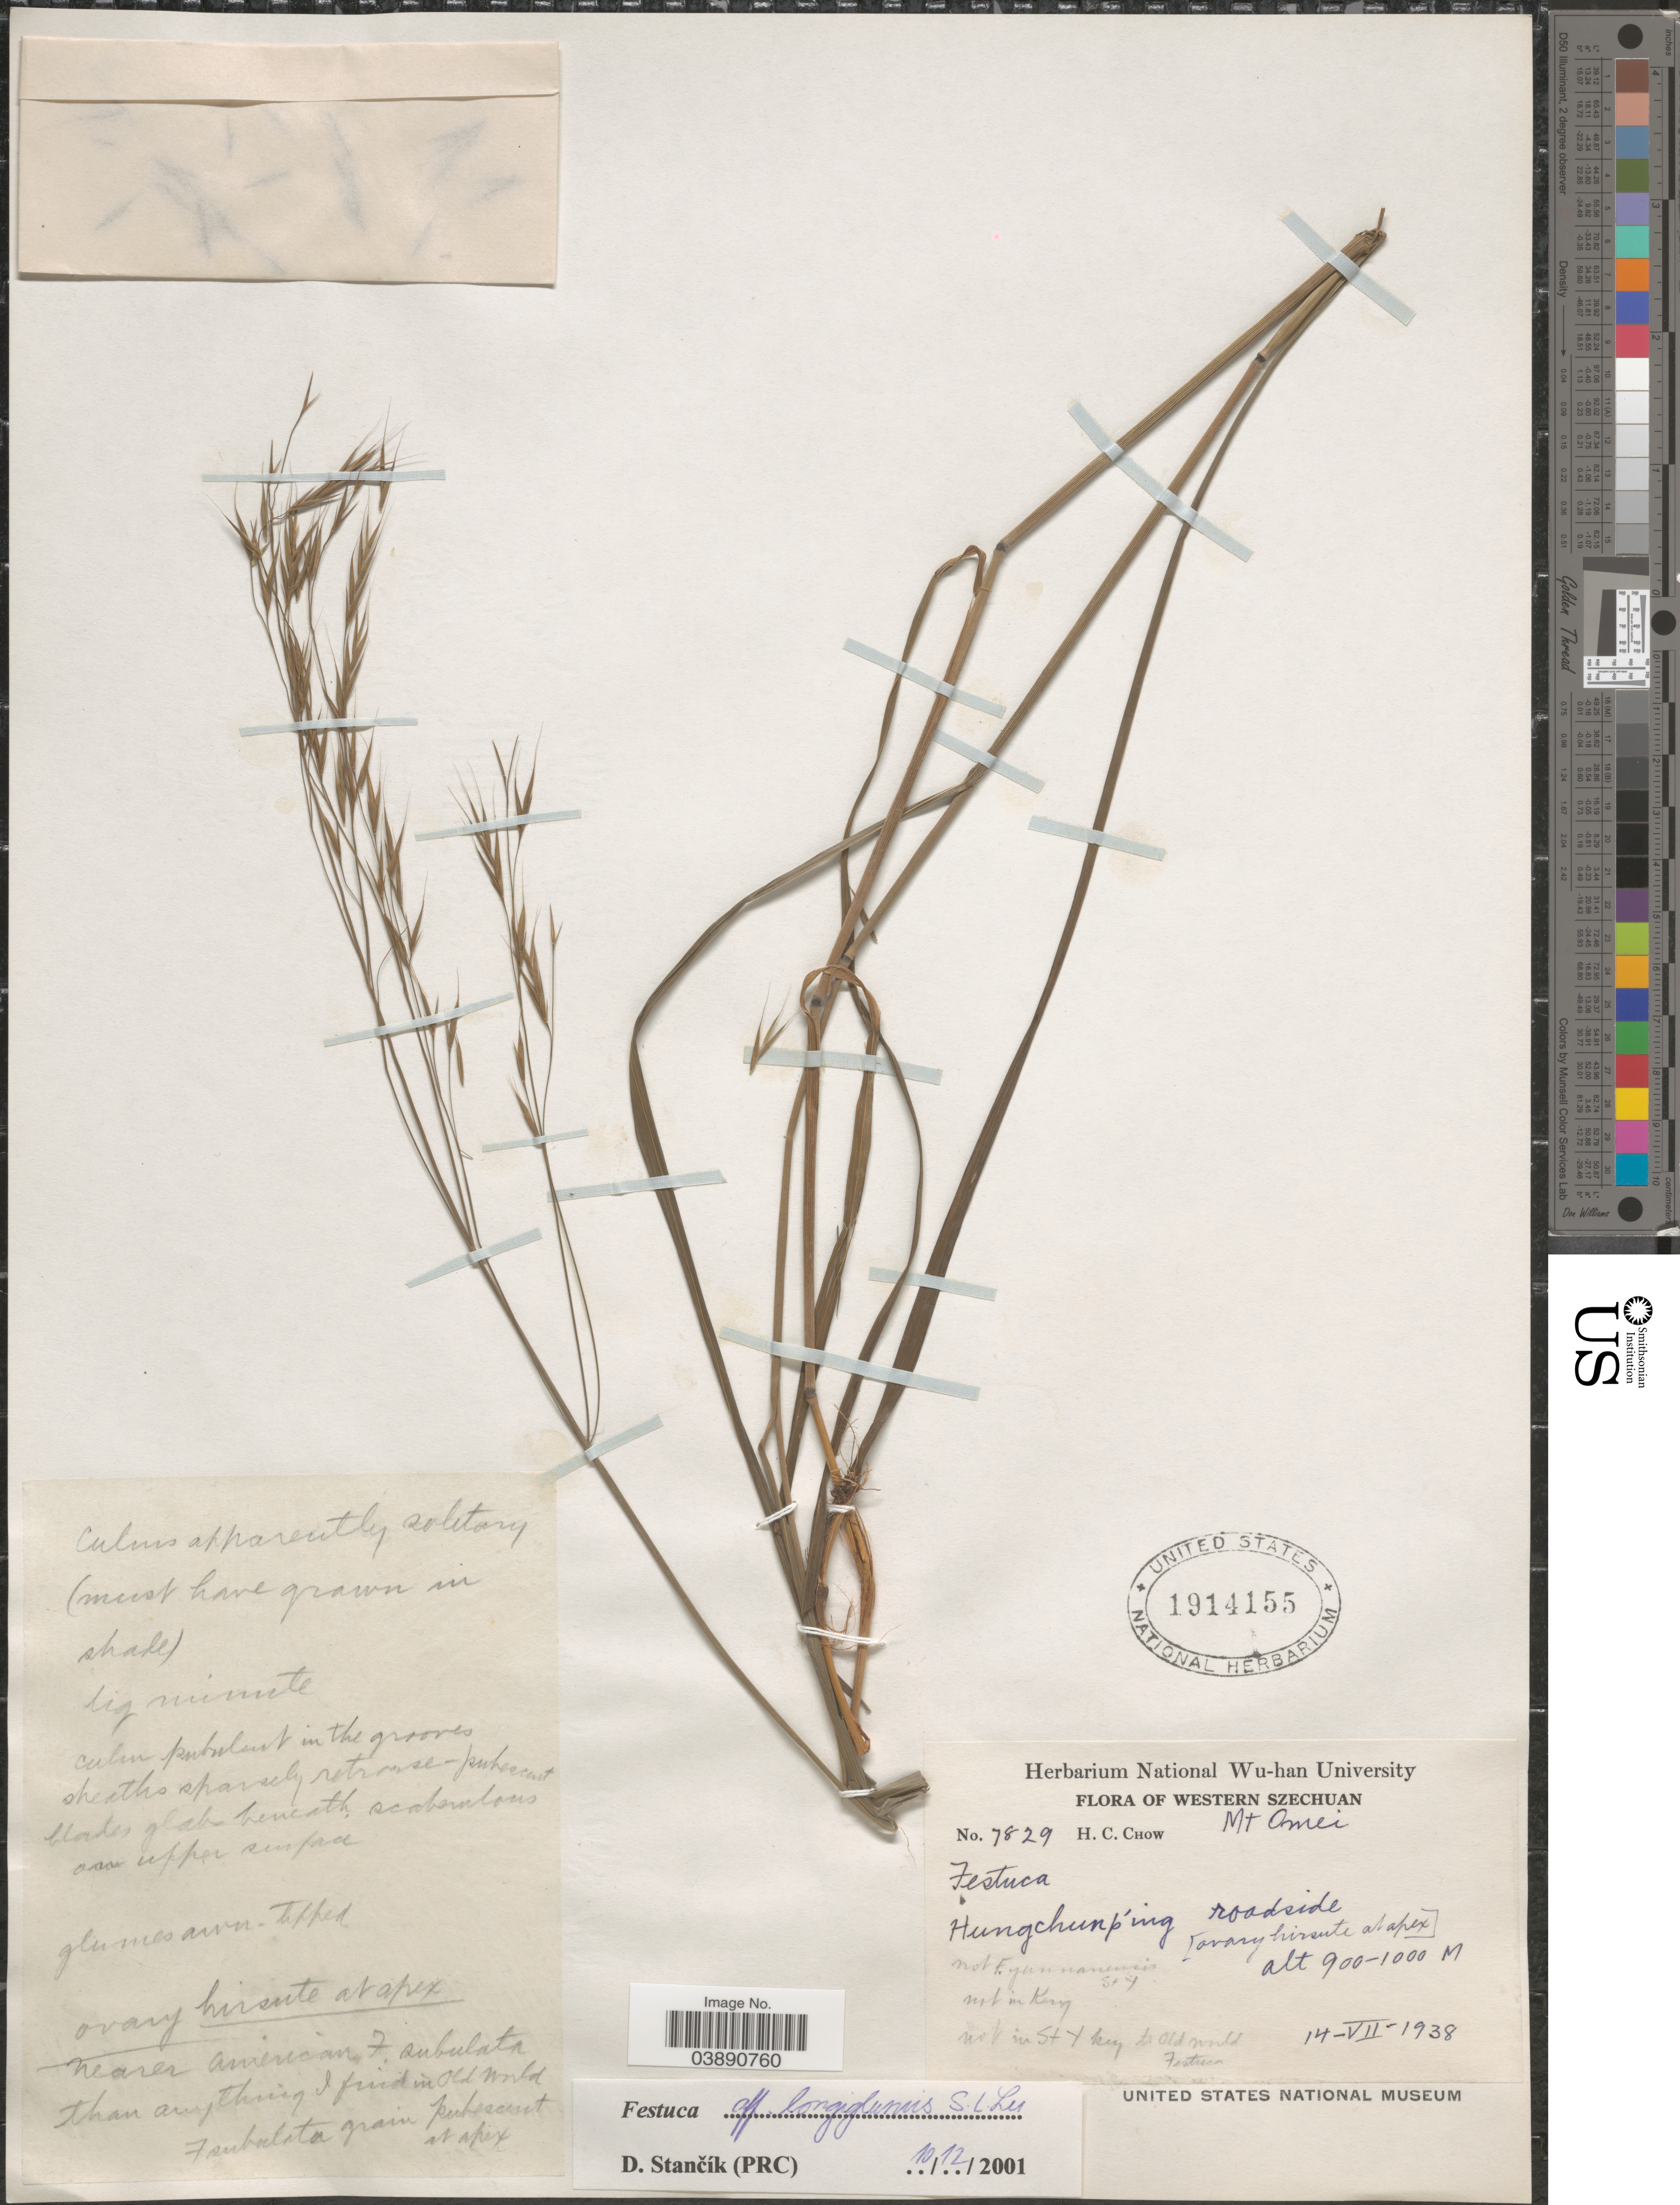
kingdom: Plantae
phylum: Tracheophyta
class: Liliopsida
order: Poales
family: Poaceae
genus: Festuca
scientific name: Festuca longiglumis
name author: S.L. Lu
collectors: H. Chow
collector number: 7829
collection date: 1938-07-14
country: China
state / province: Sichuan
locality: Western Szechuan. Mt. Omei. Hungchunp'ing roadside.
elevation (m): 900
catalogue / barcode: US 1914155